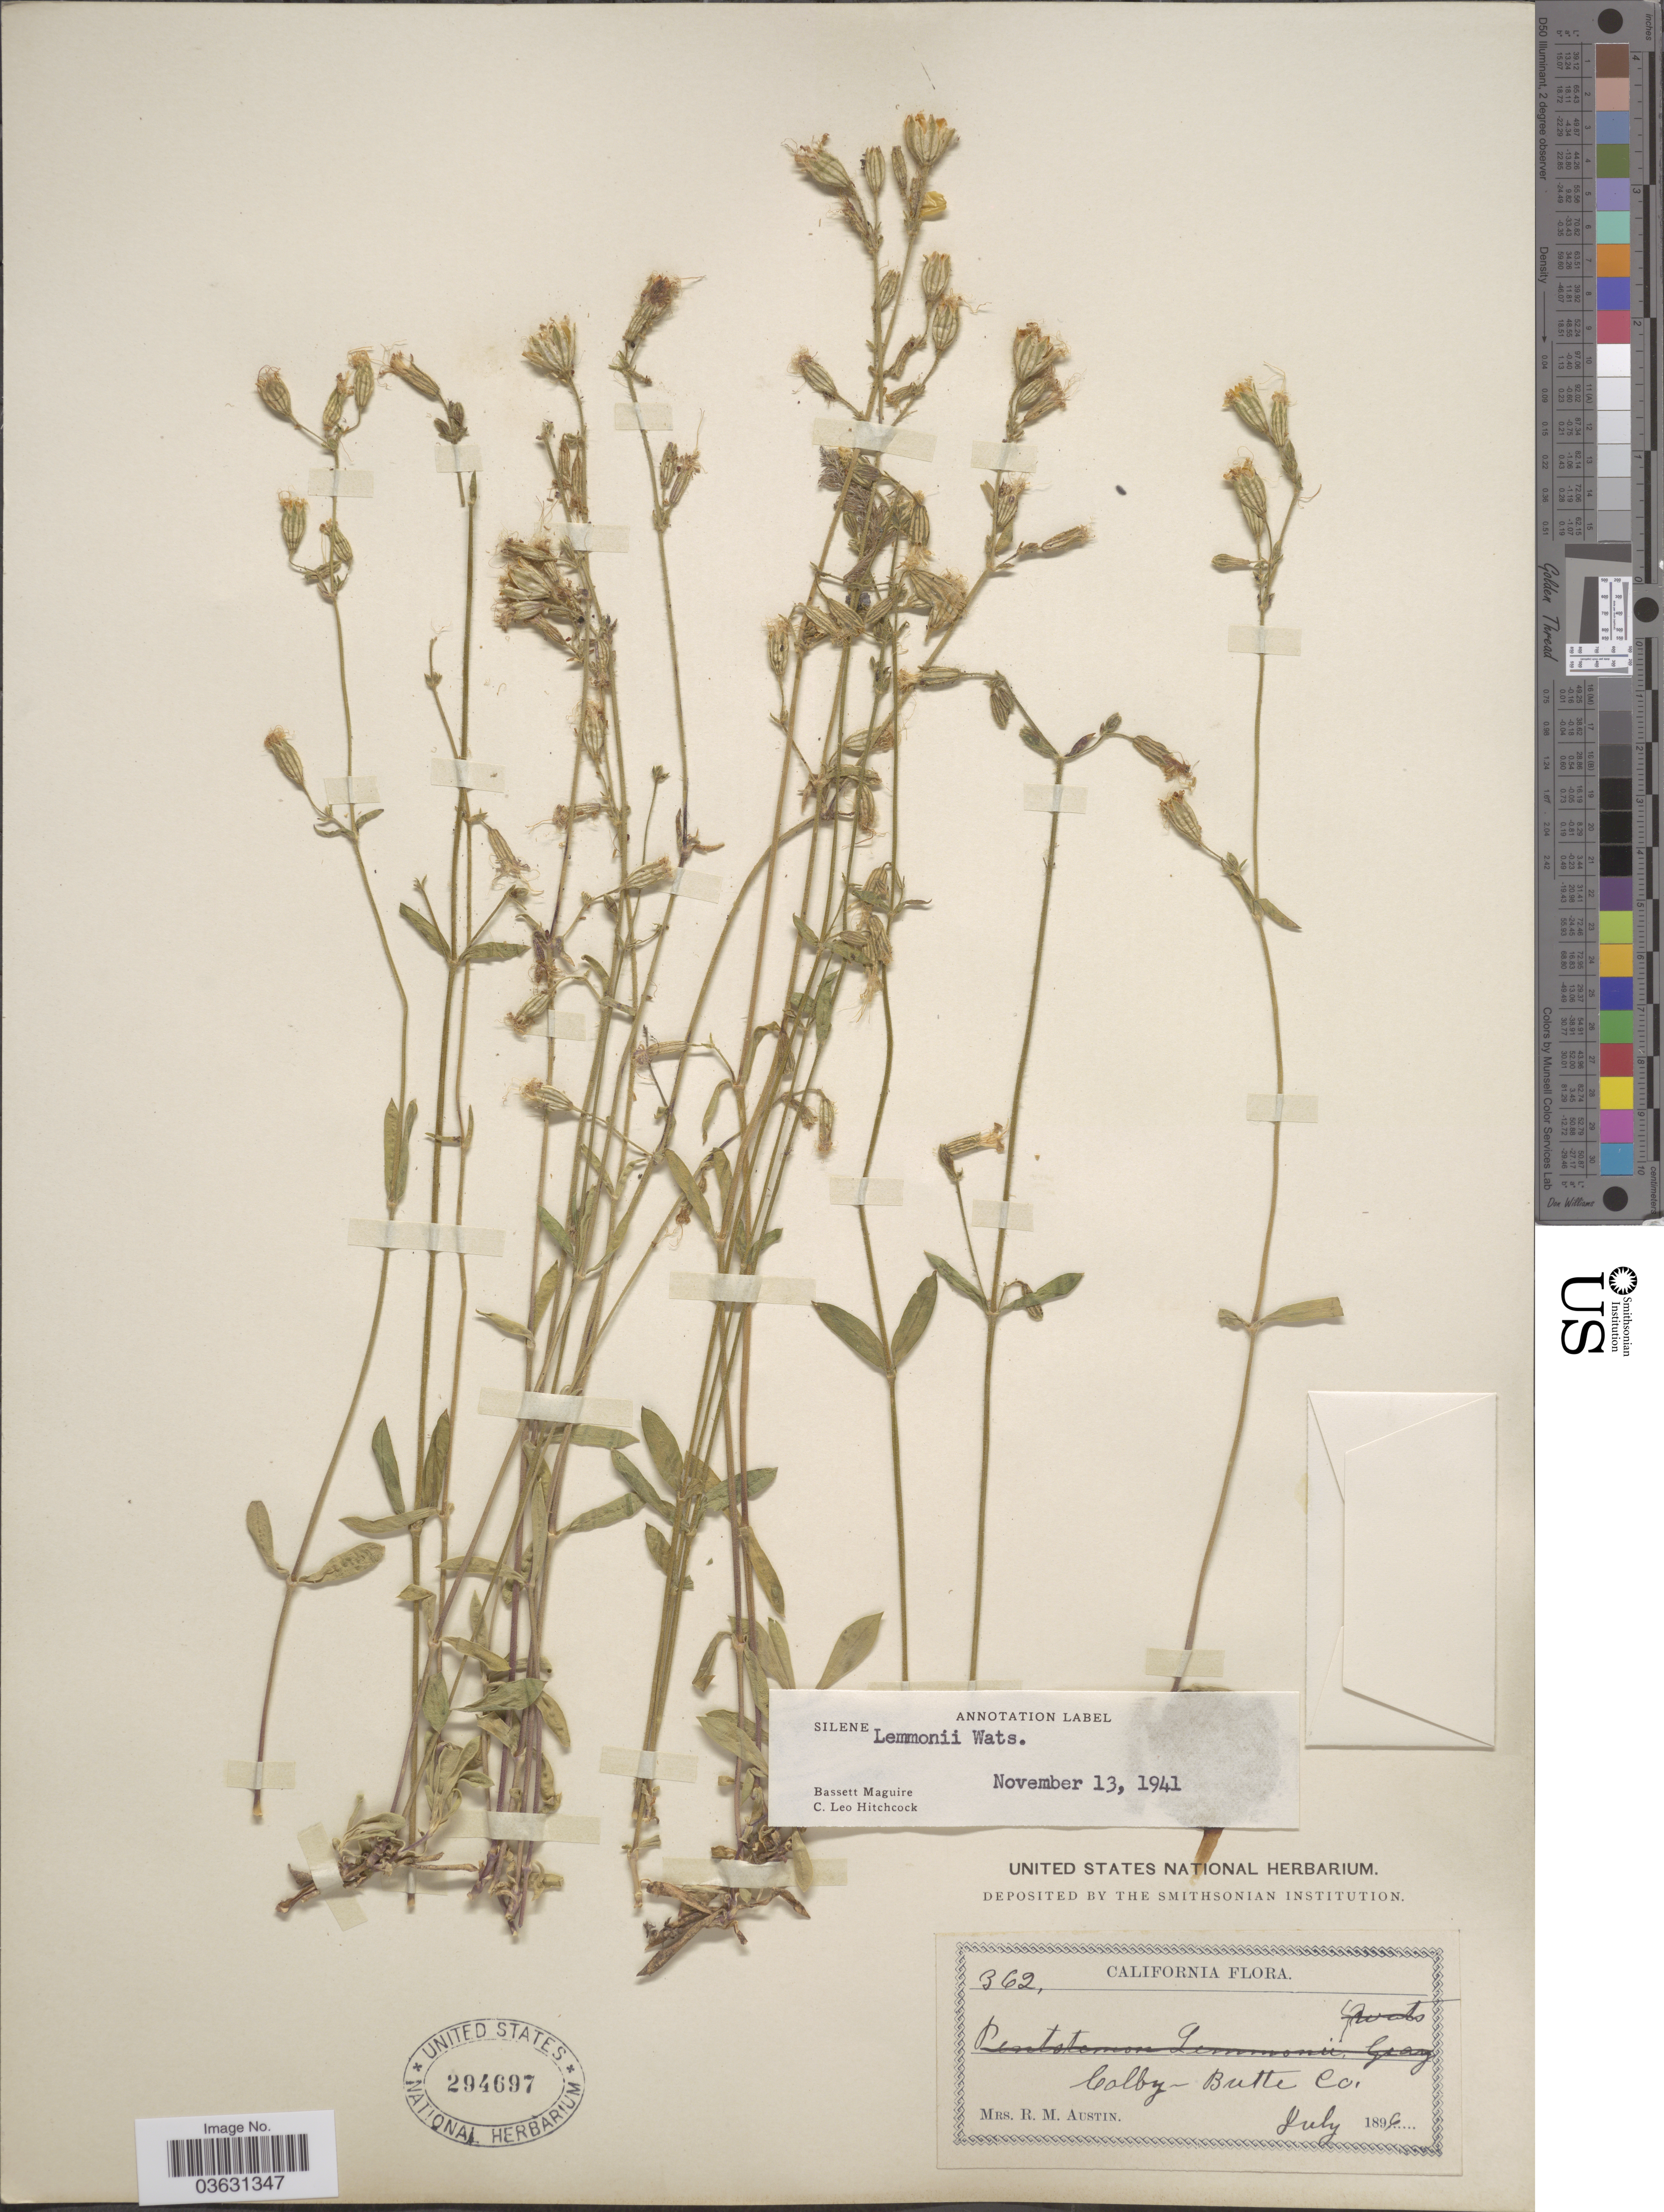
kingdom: Plantae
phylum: Tracheophyta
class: Magnoliopsida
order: Caryophyllales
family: Caryophyllaceae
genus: Silene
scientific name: Silene lemmonii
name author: S. Watson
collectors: R. Austin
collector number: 362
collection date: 1896-07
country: United States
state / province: California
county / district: Butte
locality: Colby - Butte Co.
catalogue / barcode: US 294697